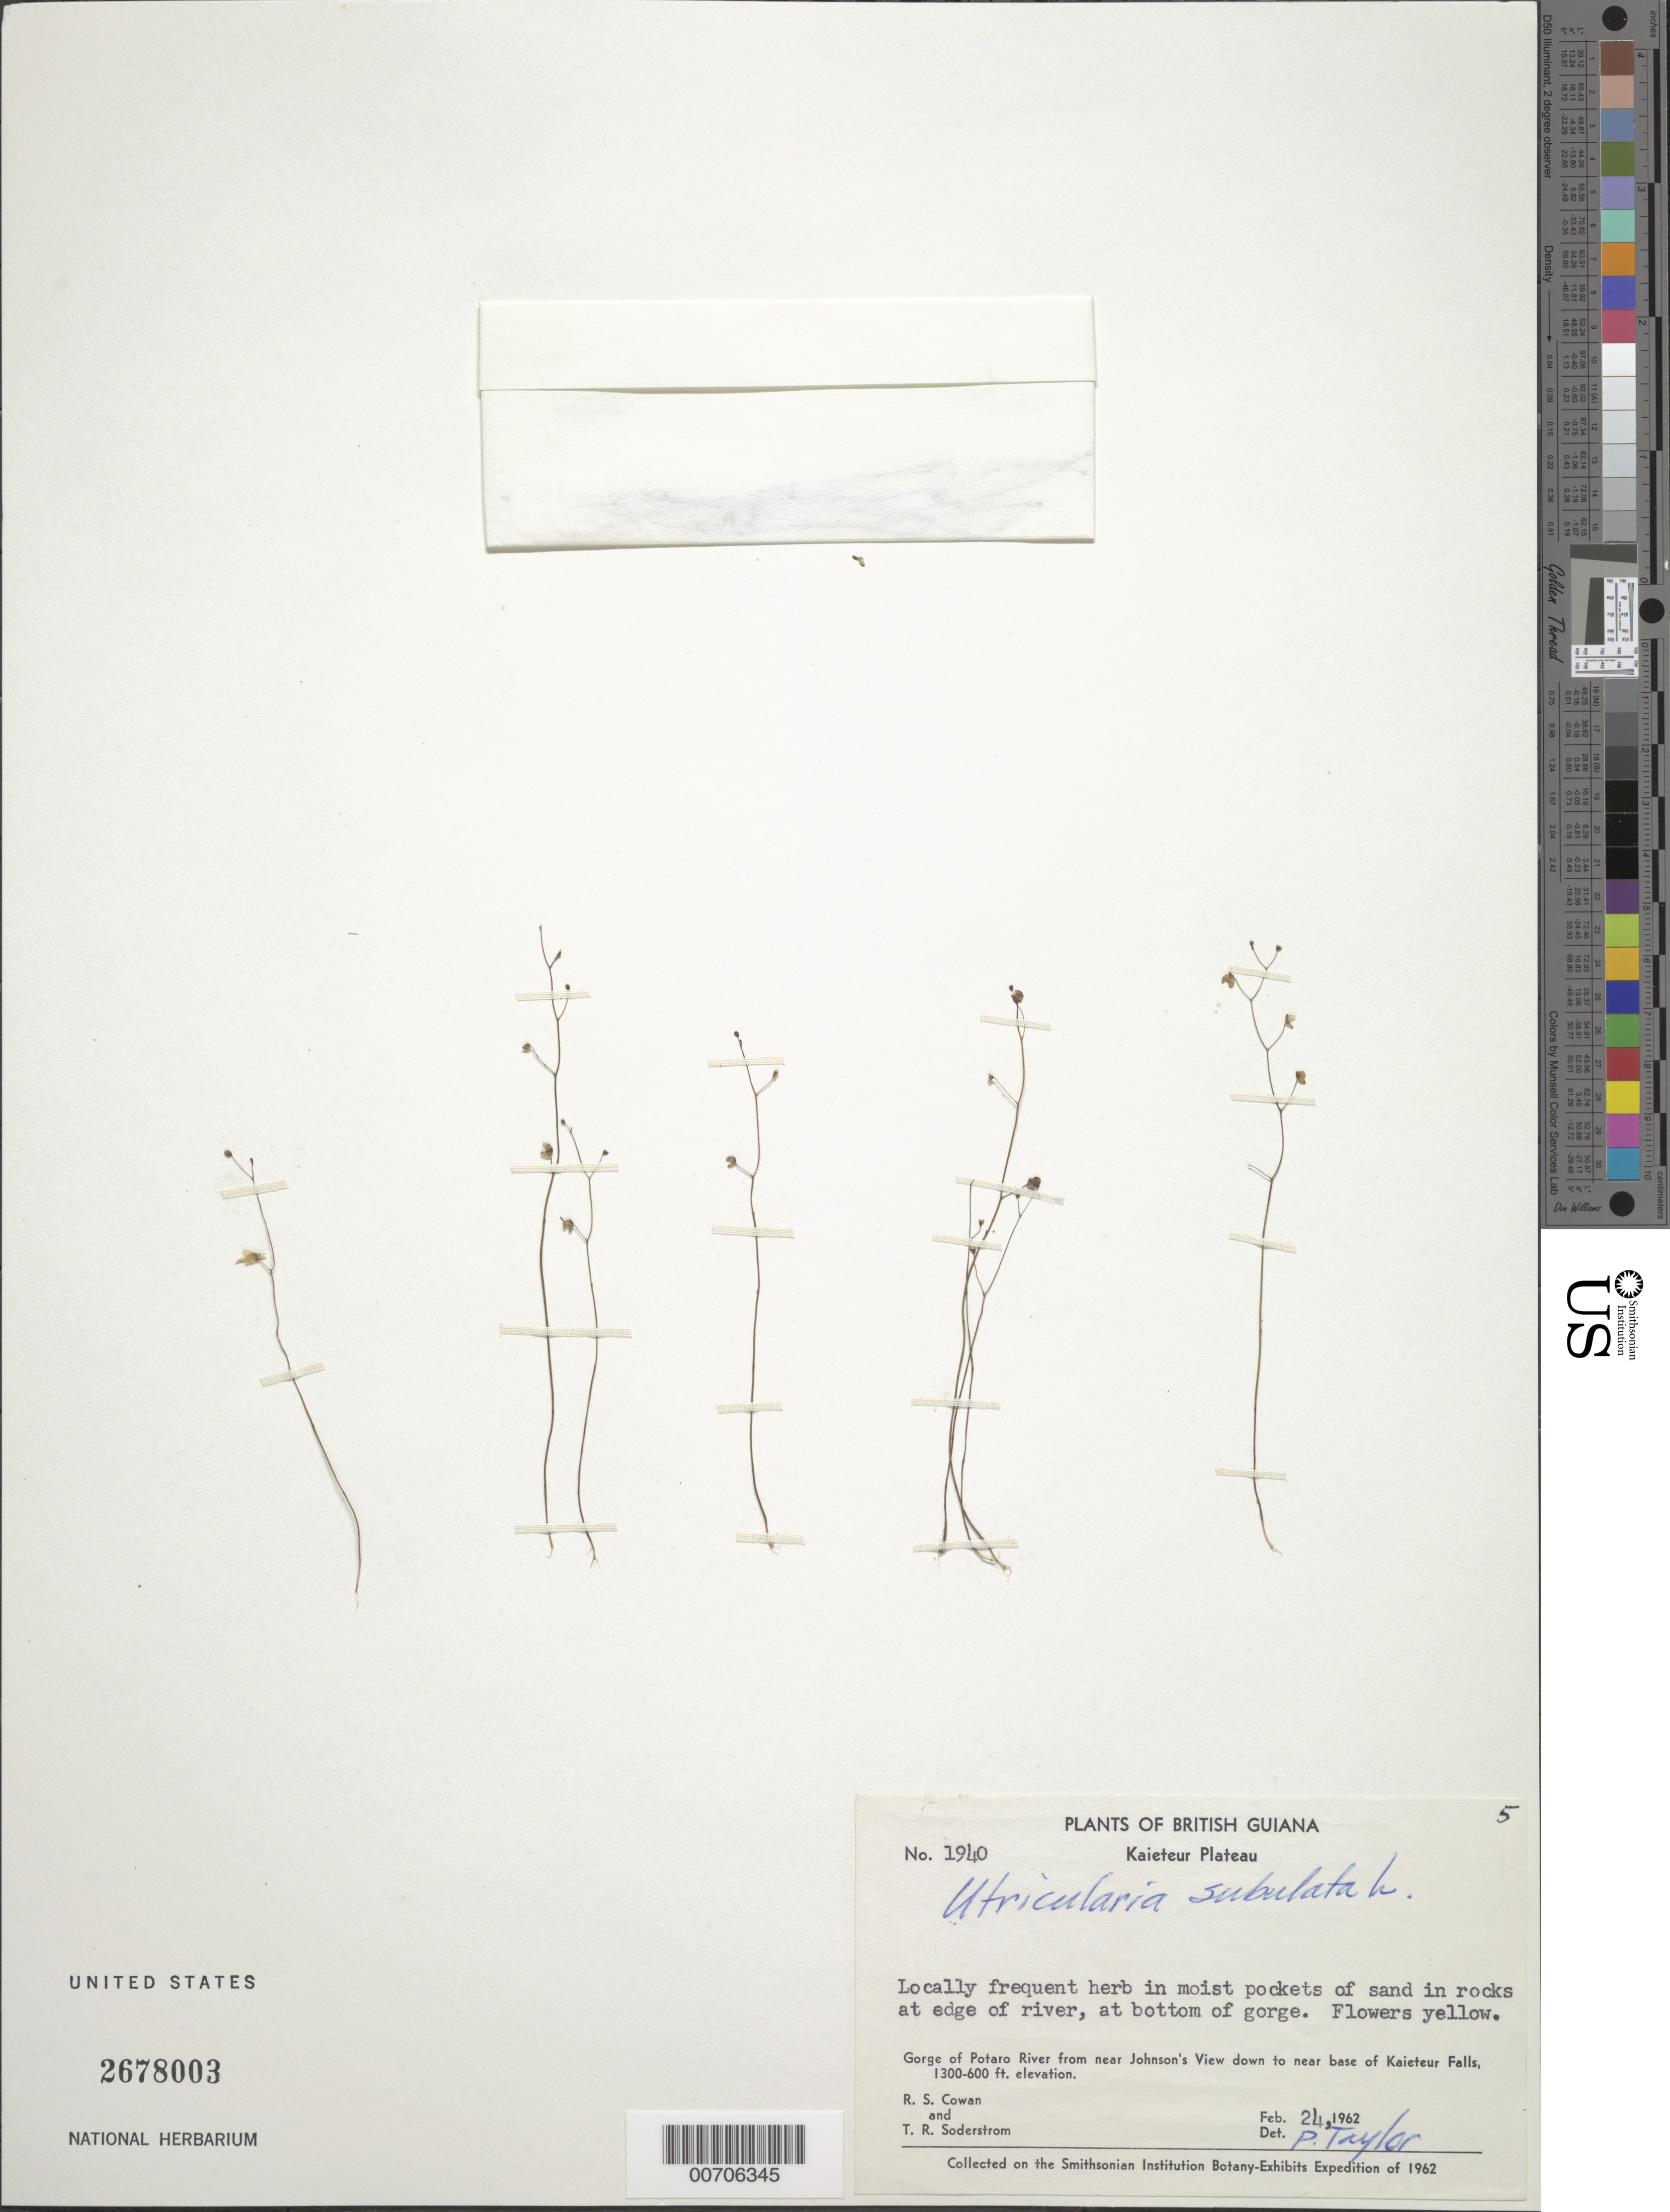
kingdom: Plantae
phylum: Tracheophyta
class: Magnoliopsida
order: Lamiales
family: Lentibulariaceae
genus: Utricularia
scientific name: Utricularia subulata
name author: L.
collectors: R. S. Cowan & T. R. Soderstrom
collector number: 1940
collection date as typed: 24-Feb-62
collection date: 1962-02-24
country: Guyana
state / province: Potaro-Siparuni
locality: Kaieteur Plateau, Kaieteur Falls, Potaro Gorge from Johnson's View to near base of Falls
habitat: In moist pockets of sand in rocks at edge of river, at bottom of gorge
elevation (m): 183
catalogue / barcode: US 2678003